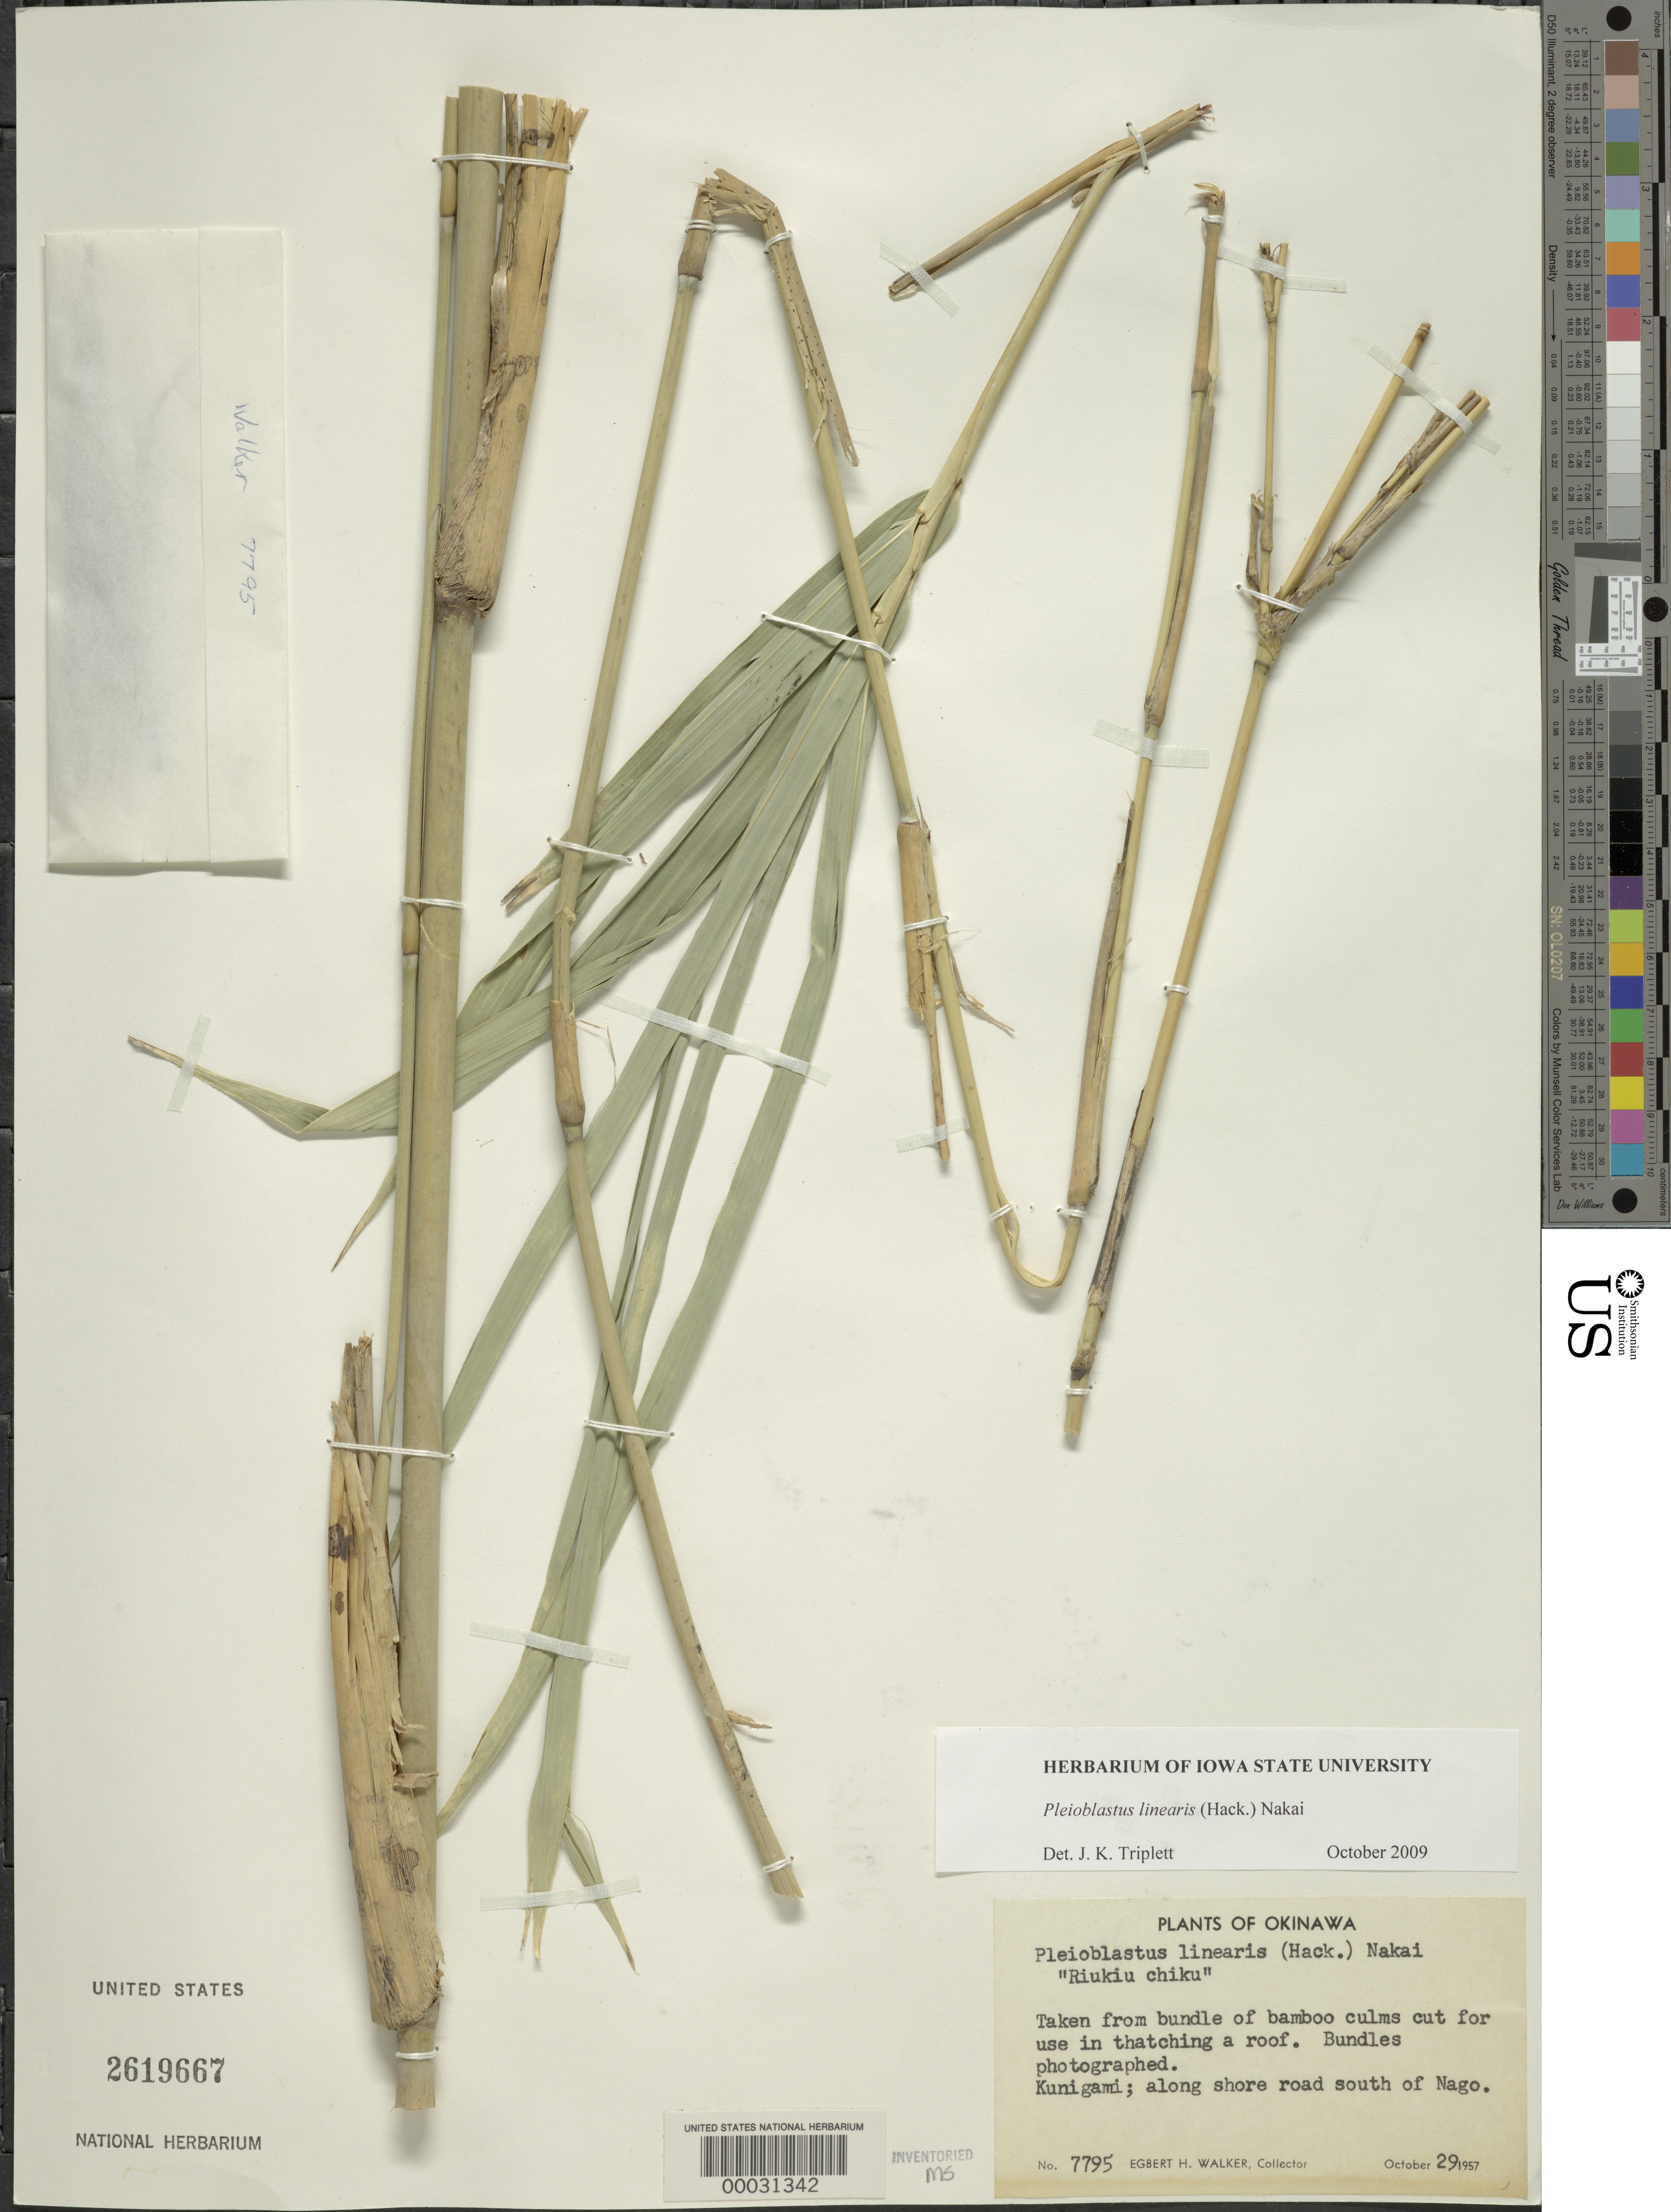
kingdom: Plantae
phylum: Tracheophyta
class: Liliopsida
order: Poales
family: Poaceae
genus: Pleioblastus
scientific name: Pleioblastus linearis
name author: (Hack.) Nakai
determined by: Triplett, J. K.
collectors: E. H. Walker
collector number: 7795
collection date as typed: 29 Oct 1957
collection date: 1957-10-29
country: Japan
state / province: Okinawa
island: Okinawa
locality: Kunigami.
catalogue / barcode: US 2619667